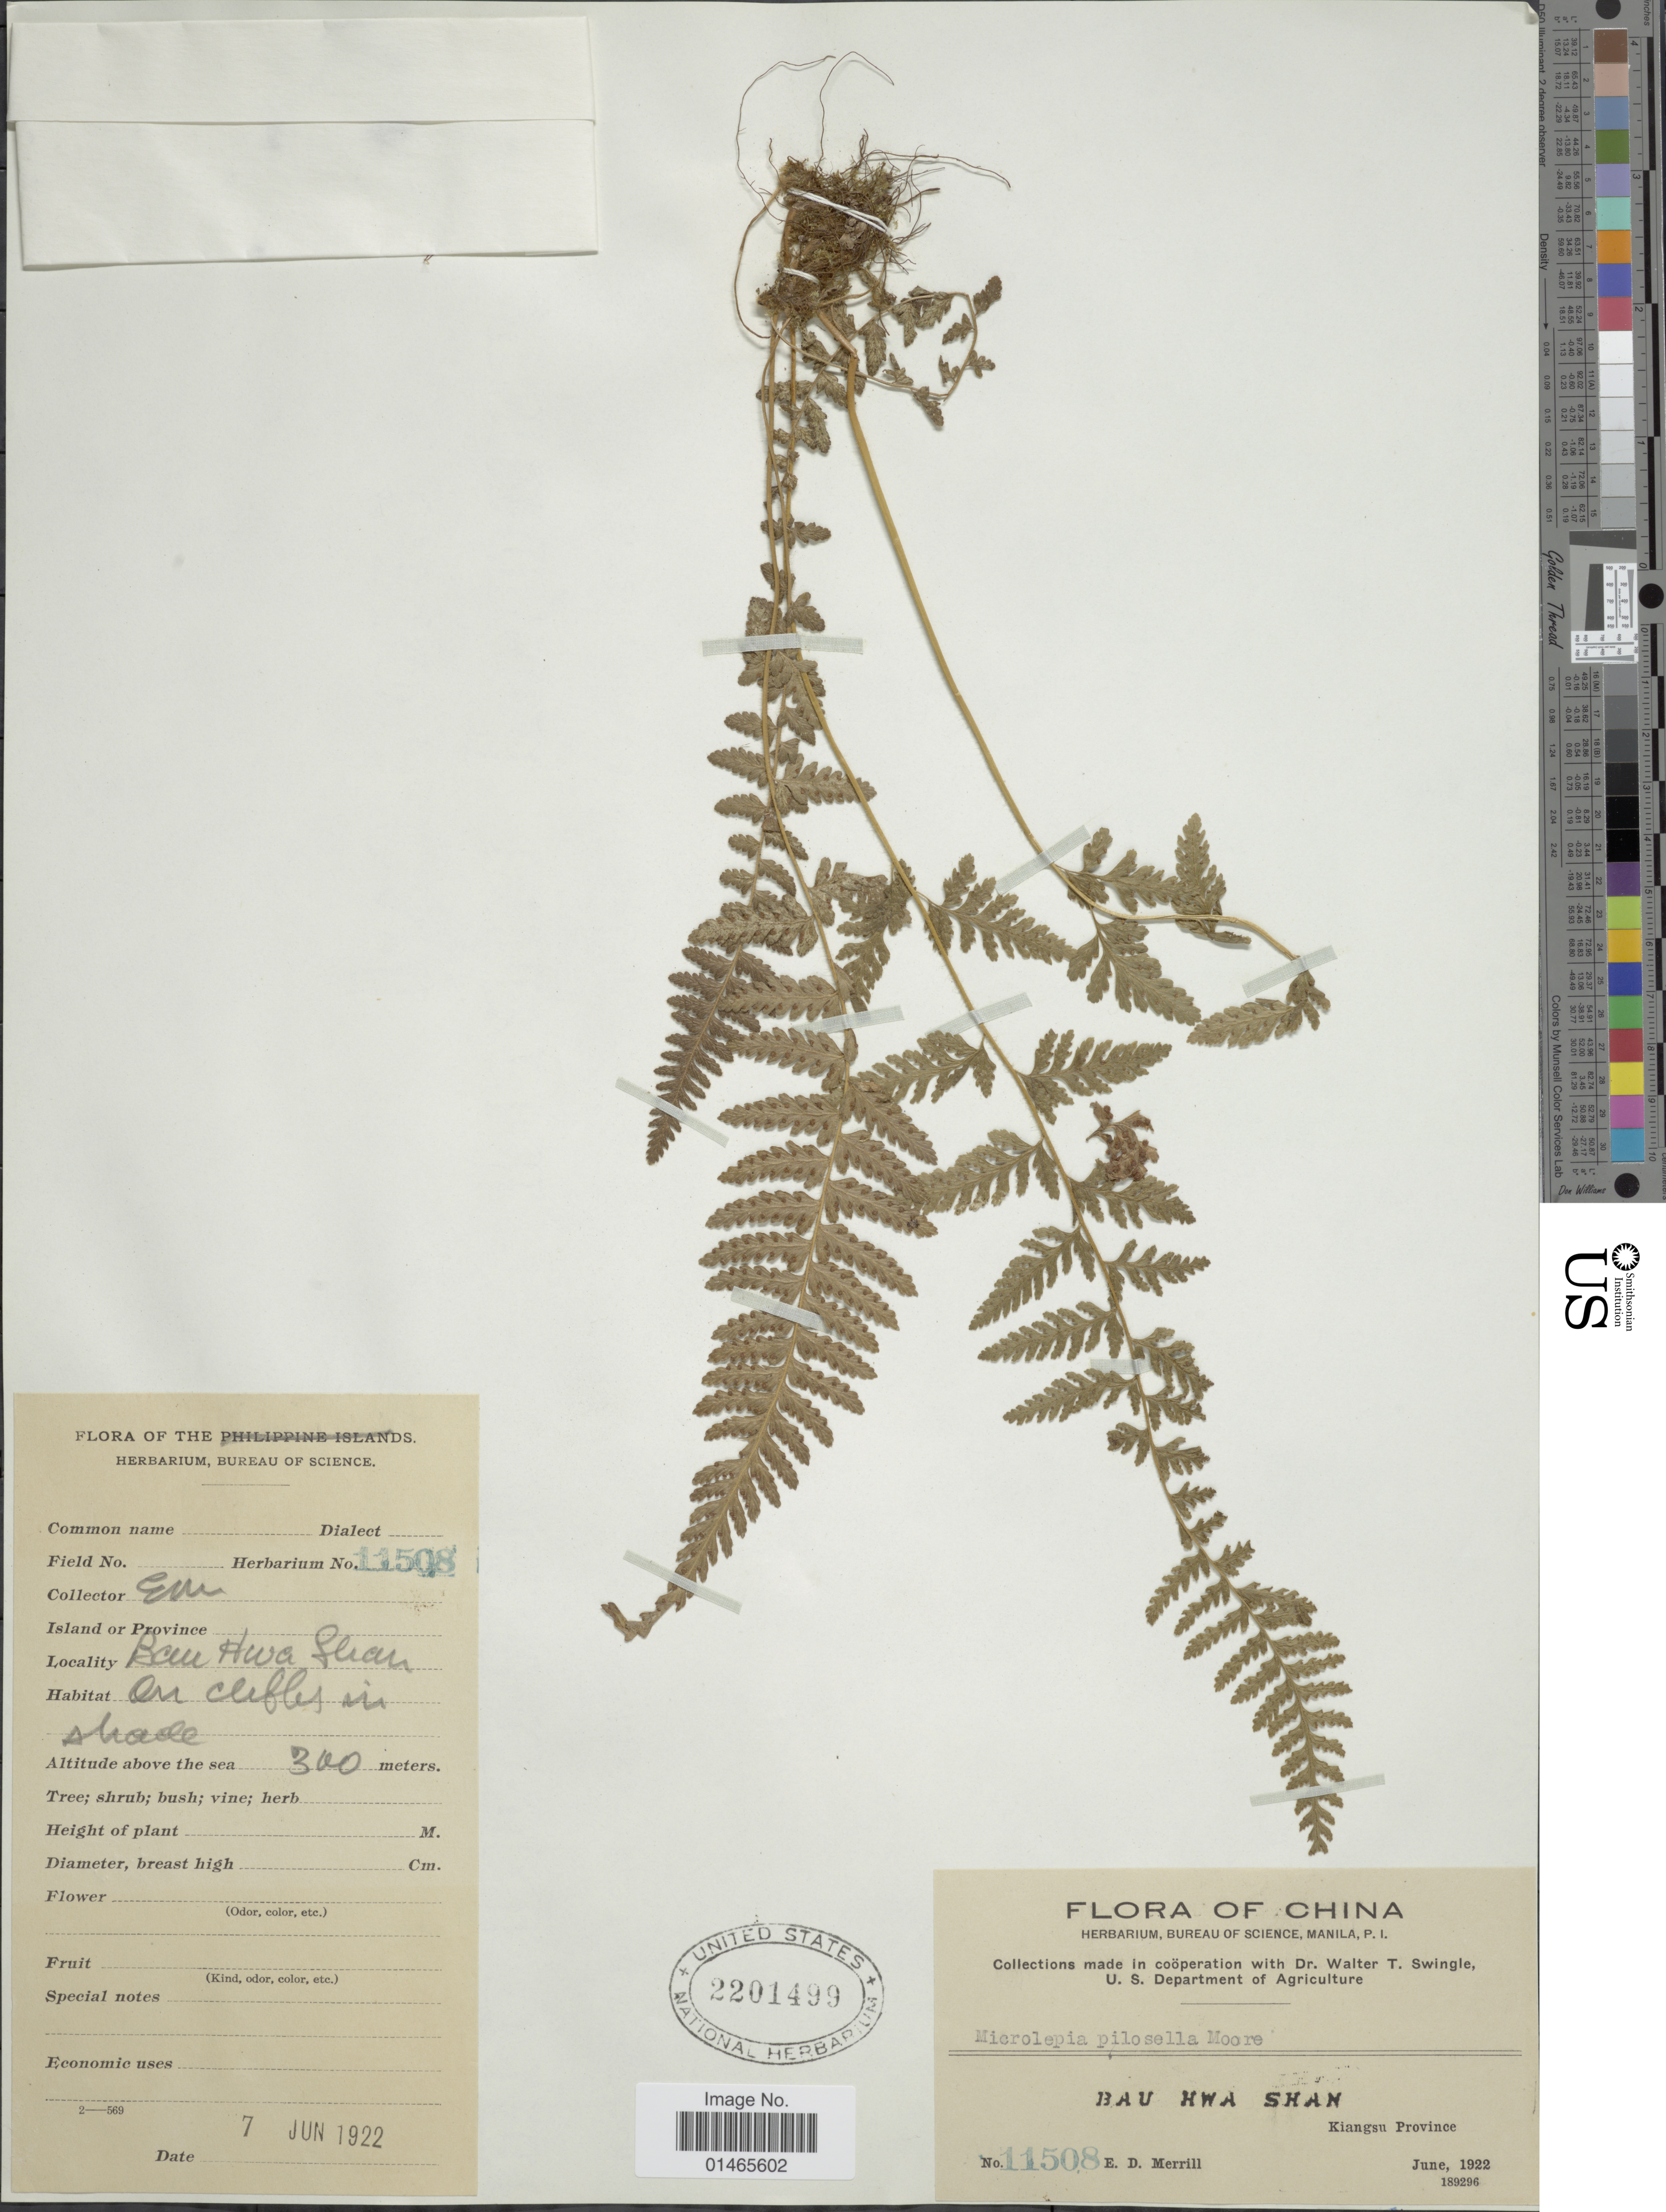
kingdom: Plantae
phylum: Tracheophyta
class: Polypodiopsida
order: Polypodiales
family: Dennstaedtiaceae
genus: Microlepia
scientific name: Microlepia pilosella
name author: (Hook.) T. Moore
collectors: E. D. Merrill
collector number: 11508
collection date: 1922-06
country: China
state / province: Jiangxi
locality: Bau Hwa Shan , Kiangsi Province [Jiangxi Province]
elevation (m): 300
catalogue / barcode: US 2201499